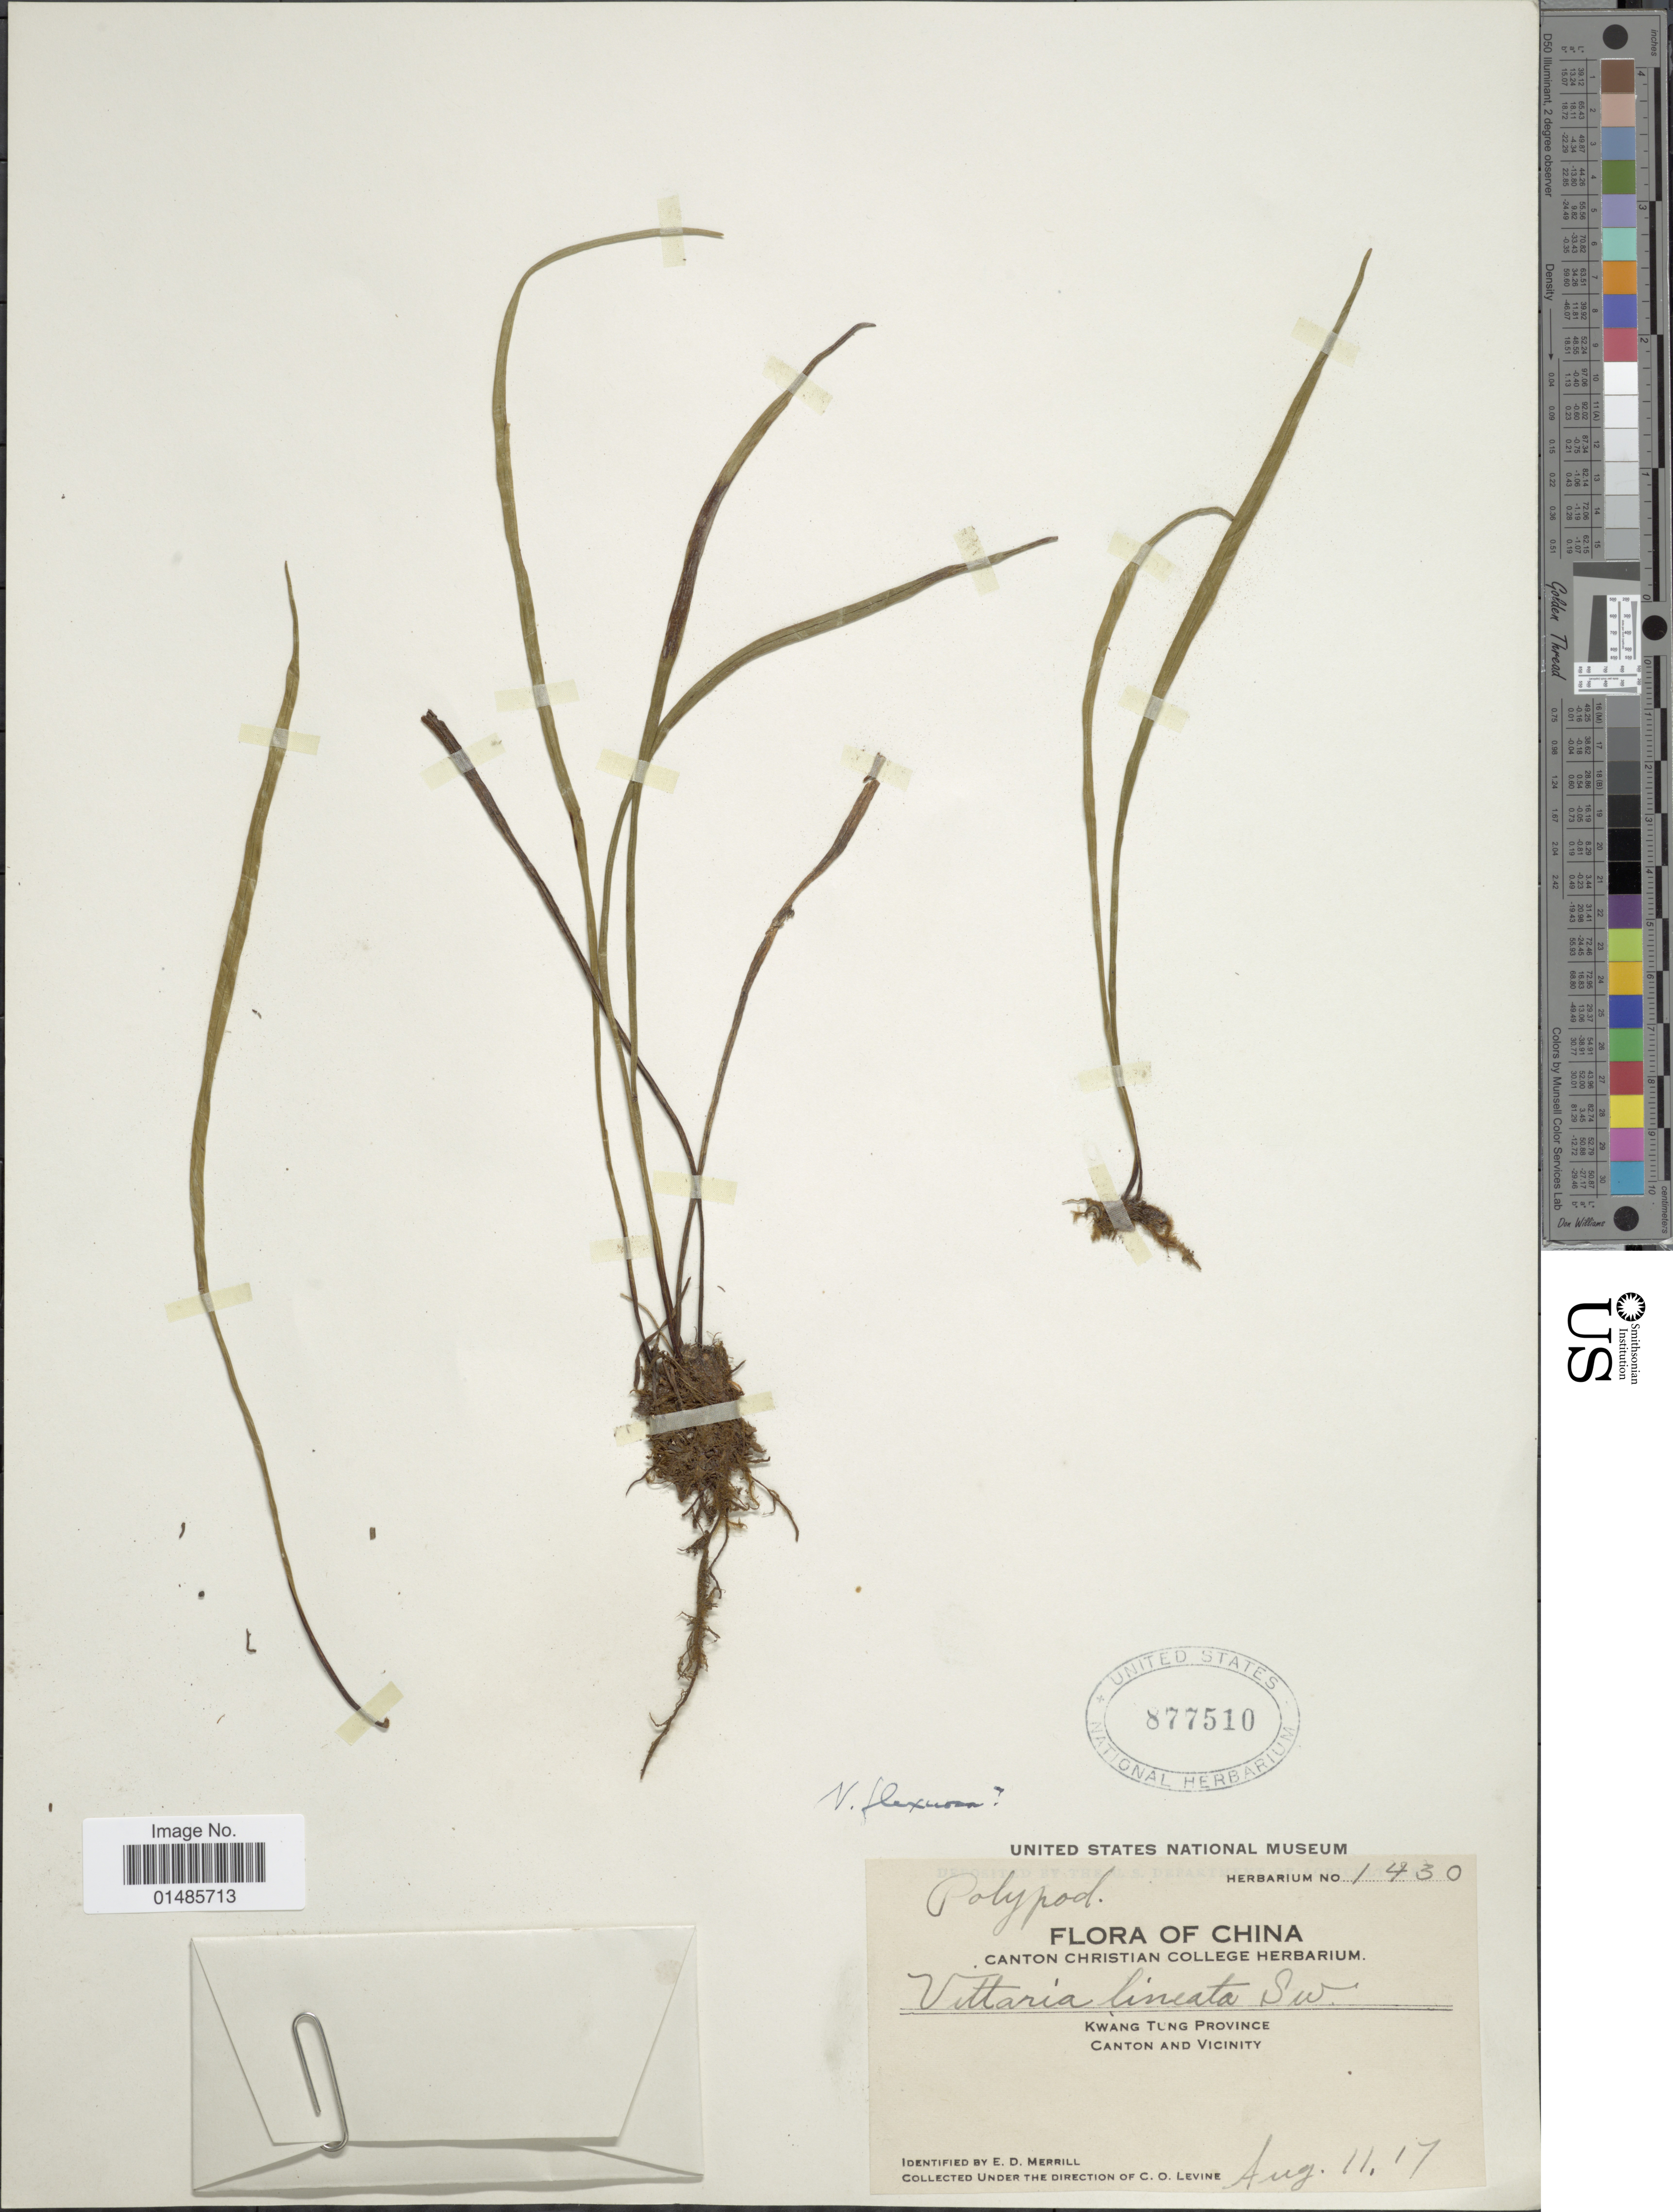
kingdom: Plantae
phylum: Tracheophyta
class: Polypodiopsida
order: Polypodiales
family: Pteridaceae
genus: Haplopteris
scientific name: Haplopteris flexuosa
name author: (Fée) E.H. Crane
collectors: E. D. Merrill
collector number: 1430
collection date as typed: Transcribed d/m/y: 11/8/17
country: China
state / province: Guangdong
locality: Kwang Tung Province. Canton and Vicinity.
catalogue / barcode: US 877510